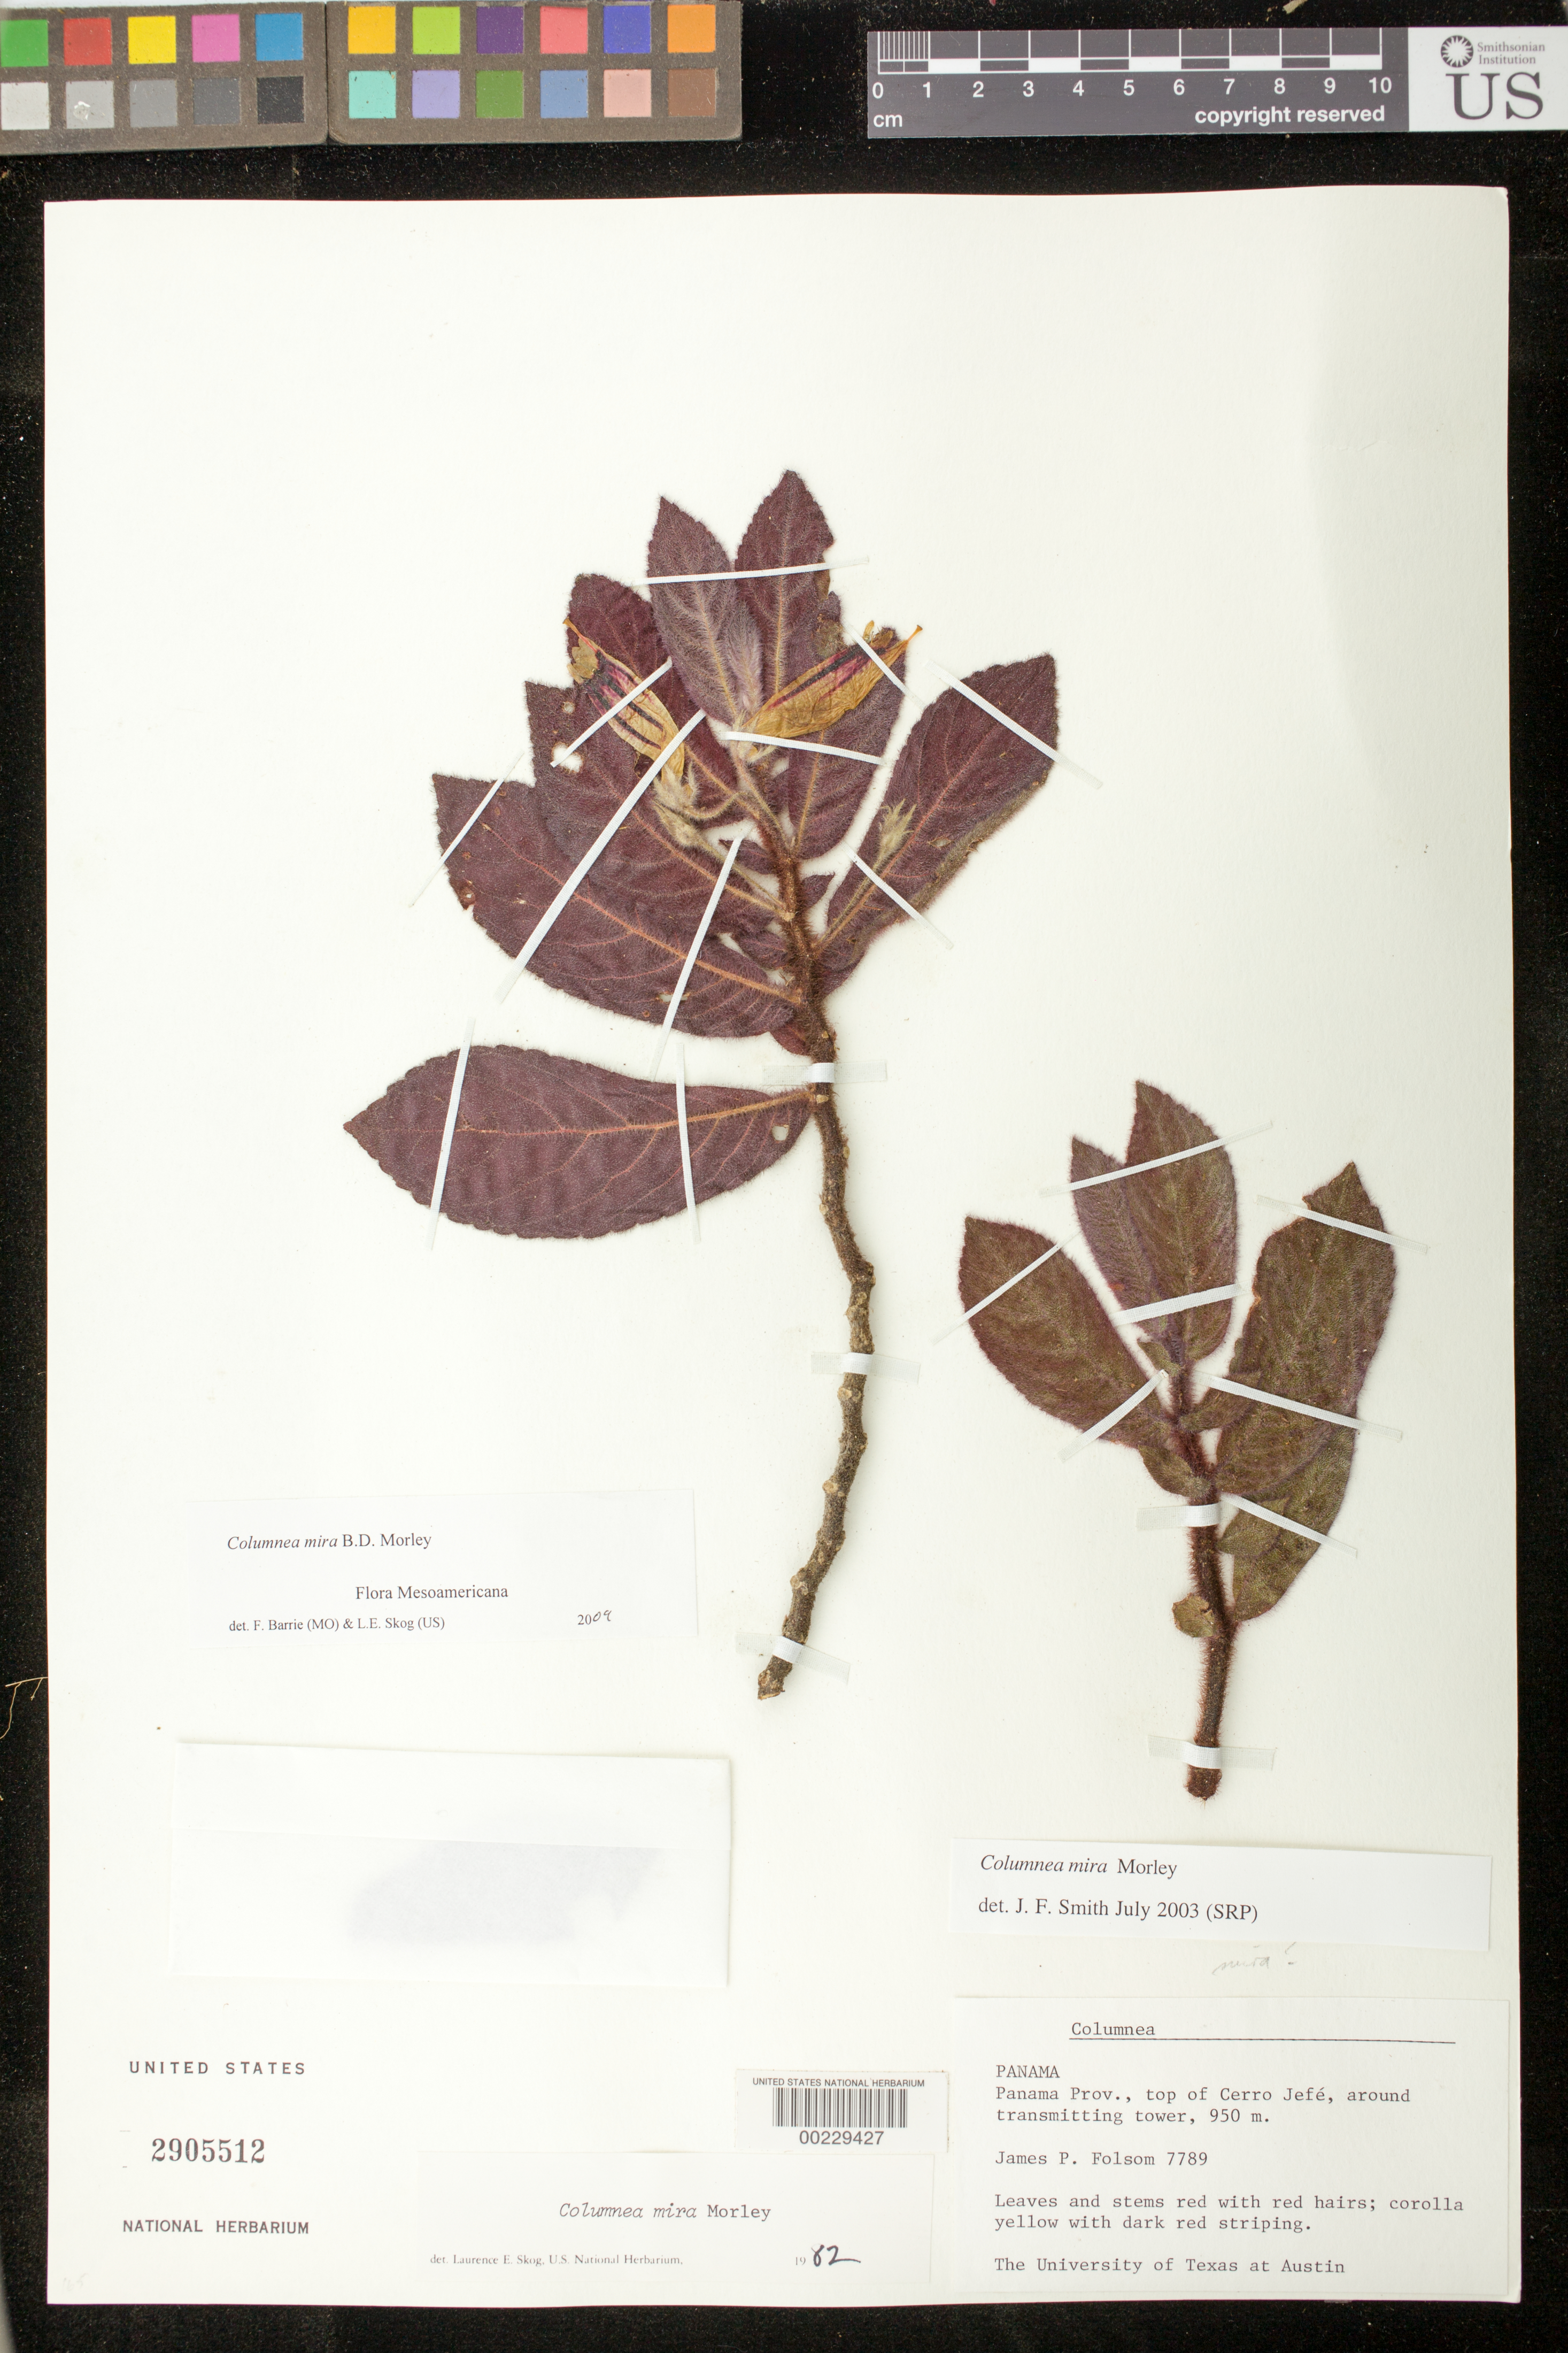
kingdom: Plantae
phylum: Tracheophyta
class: Magnoliopsida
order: Lamiales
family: Gesneriaceae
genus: Columnea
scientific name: Columnea mira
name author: B.D. Morley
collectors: J. P. Folsom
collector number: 7789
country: Panama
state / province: Panamá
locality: Top of Cerro Jefe, around transmitting tower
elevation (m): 950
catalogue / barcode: US 2905512